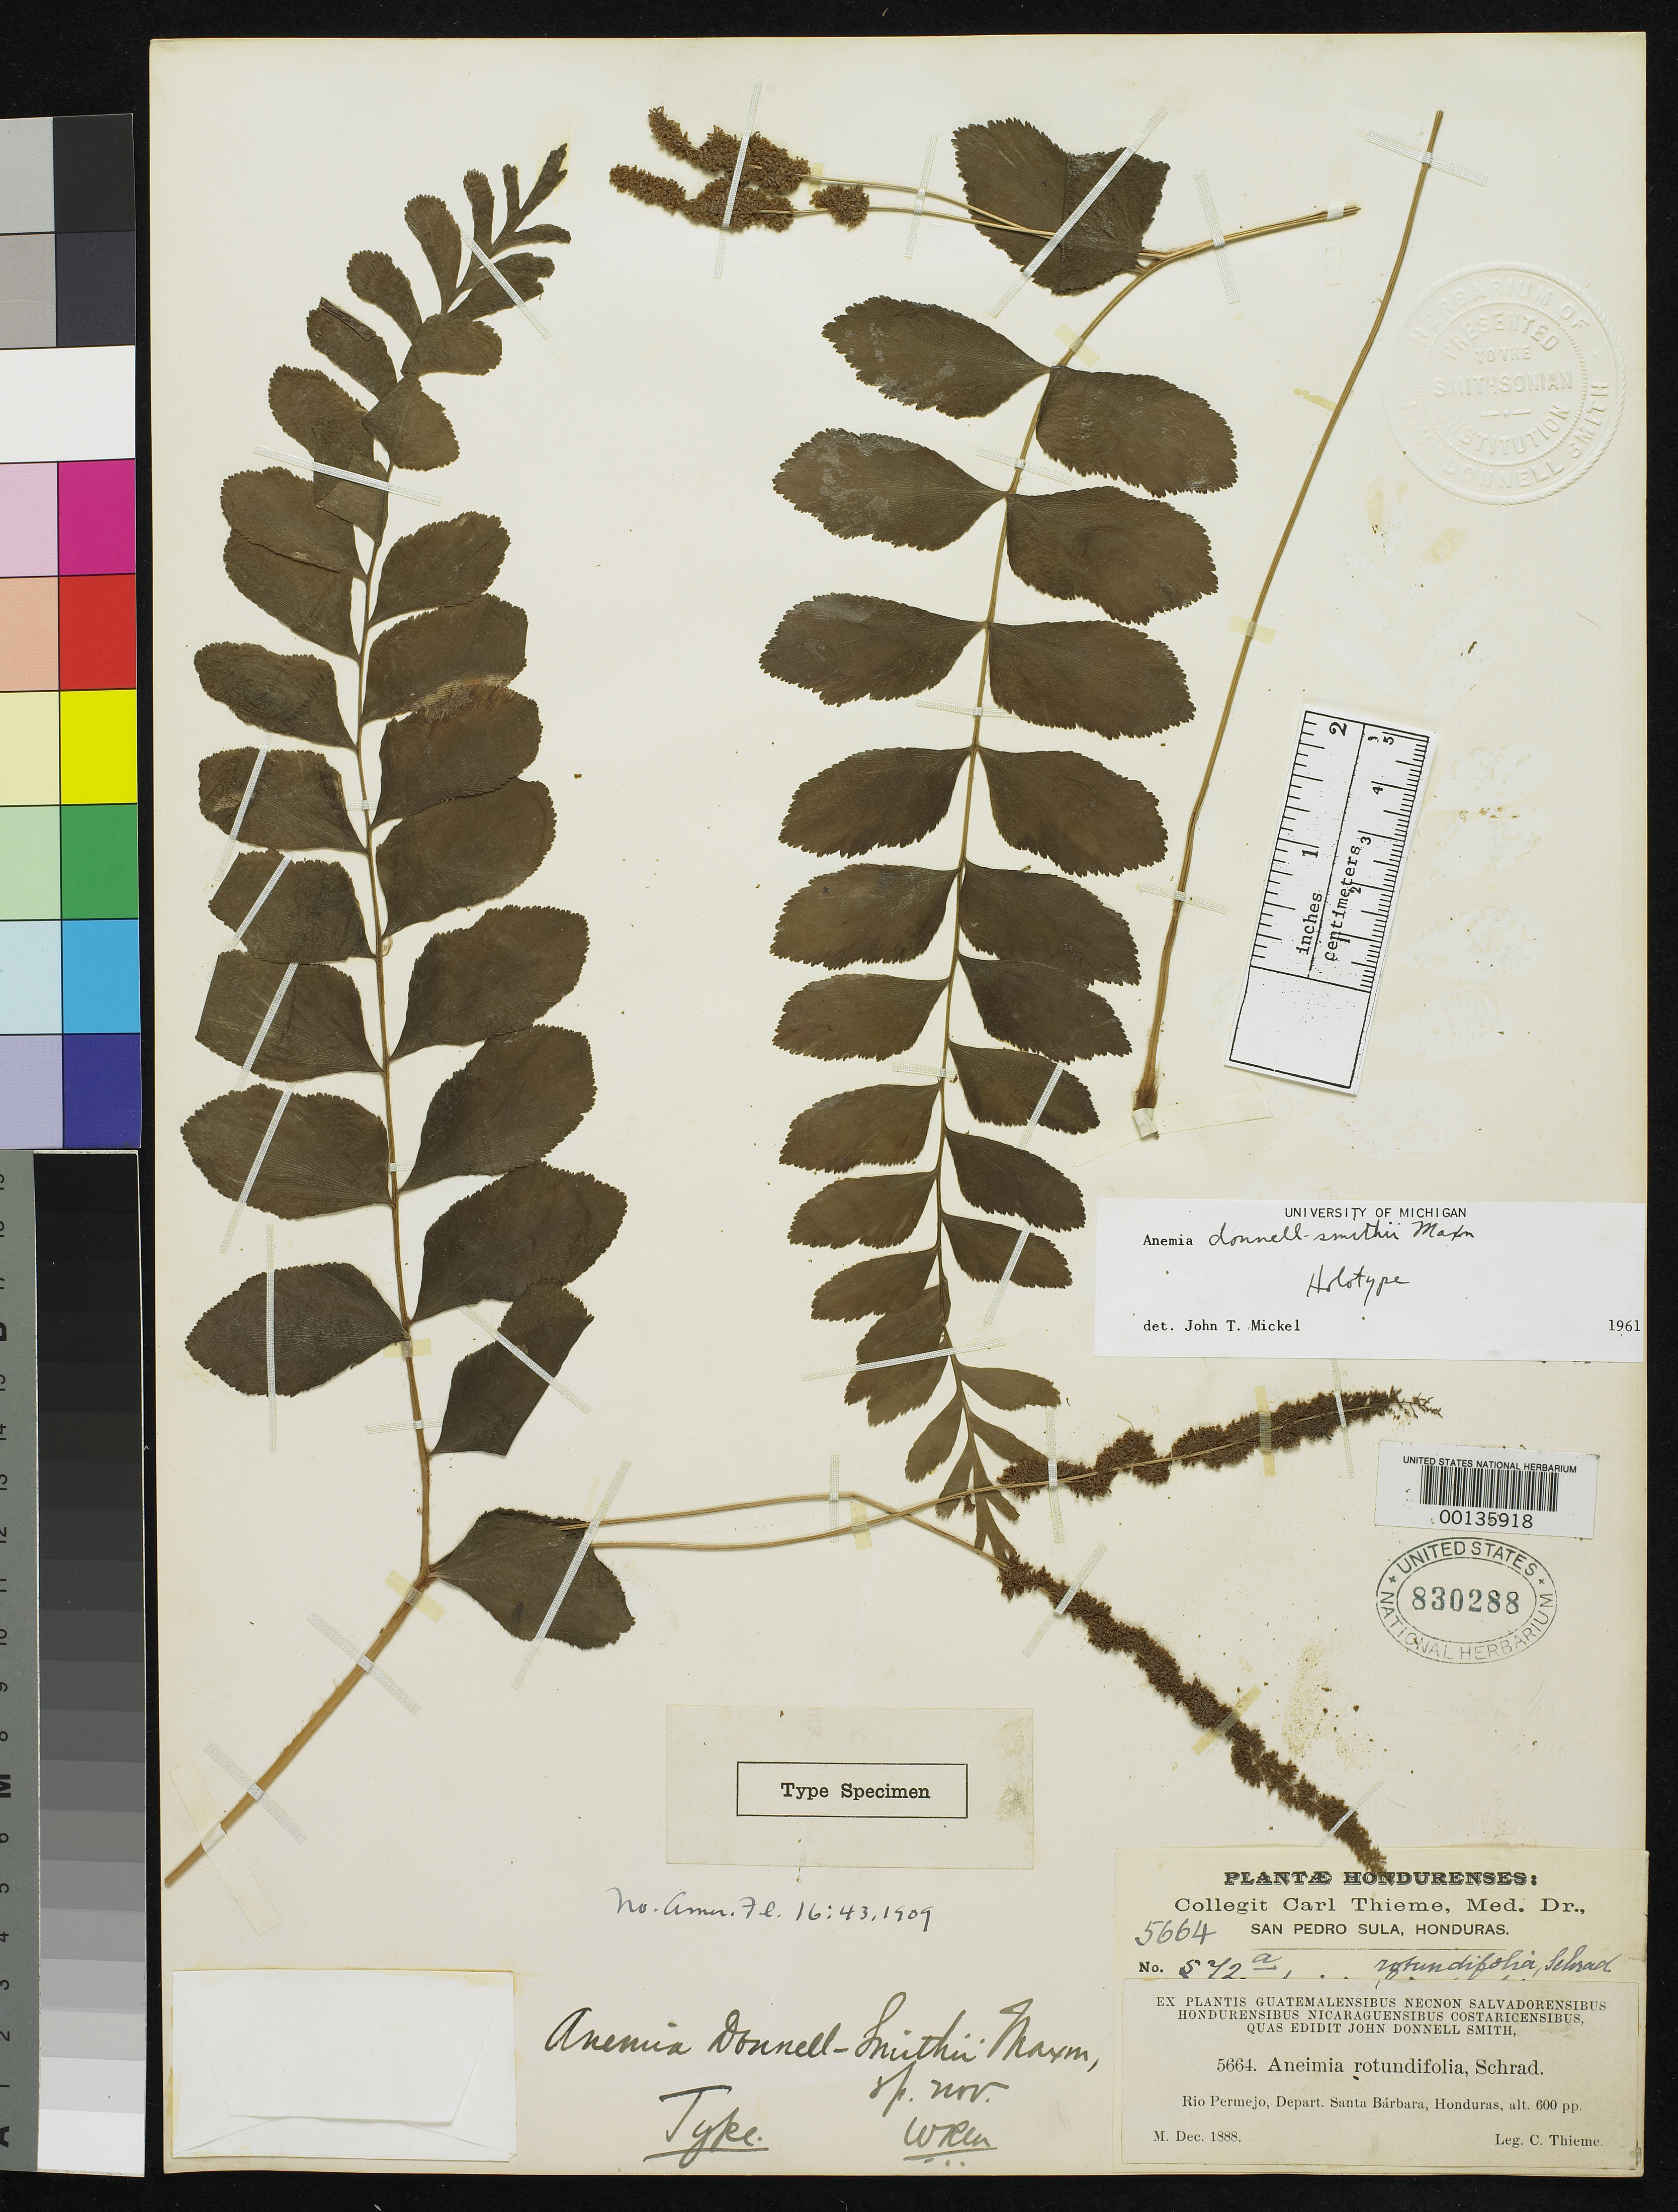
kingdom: Plantae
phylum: Tracheophyta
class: Polypodiopsida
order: Schizaeales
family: Anemiaceae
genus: Anemia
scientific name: Anemia donnell-smithii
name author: Maxon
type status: Holotype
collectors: C. Thieme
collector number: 5664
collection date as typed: Dec 1888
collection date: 1888-12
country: Honduras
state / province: Santa Bárbara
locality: Rio Bermejo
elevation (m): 183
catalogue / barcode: US 830288